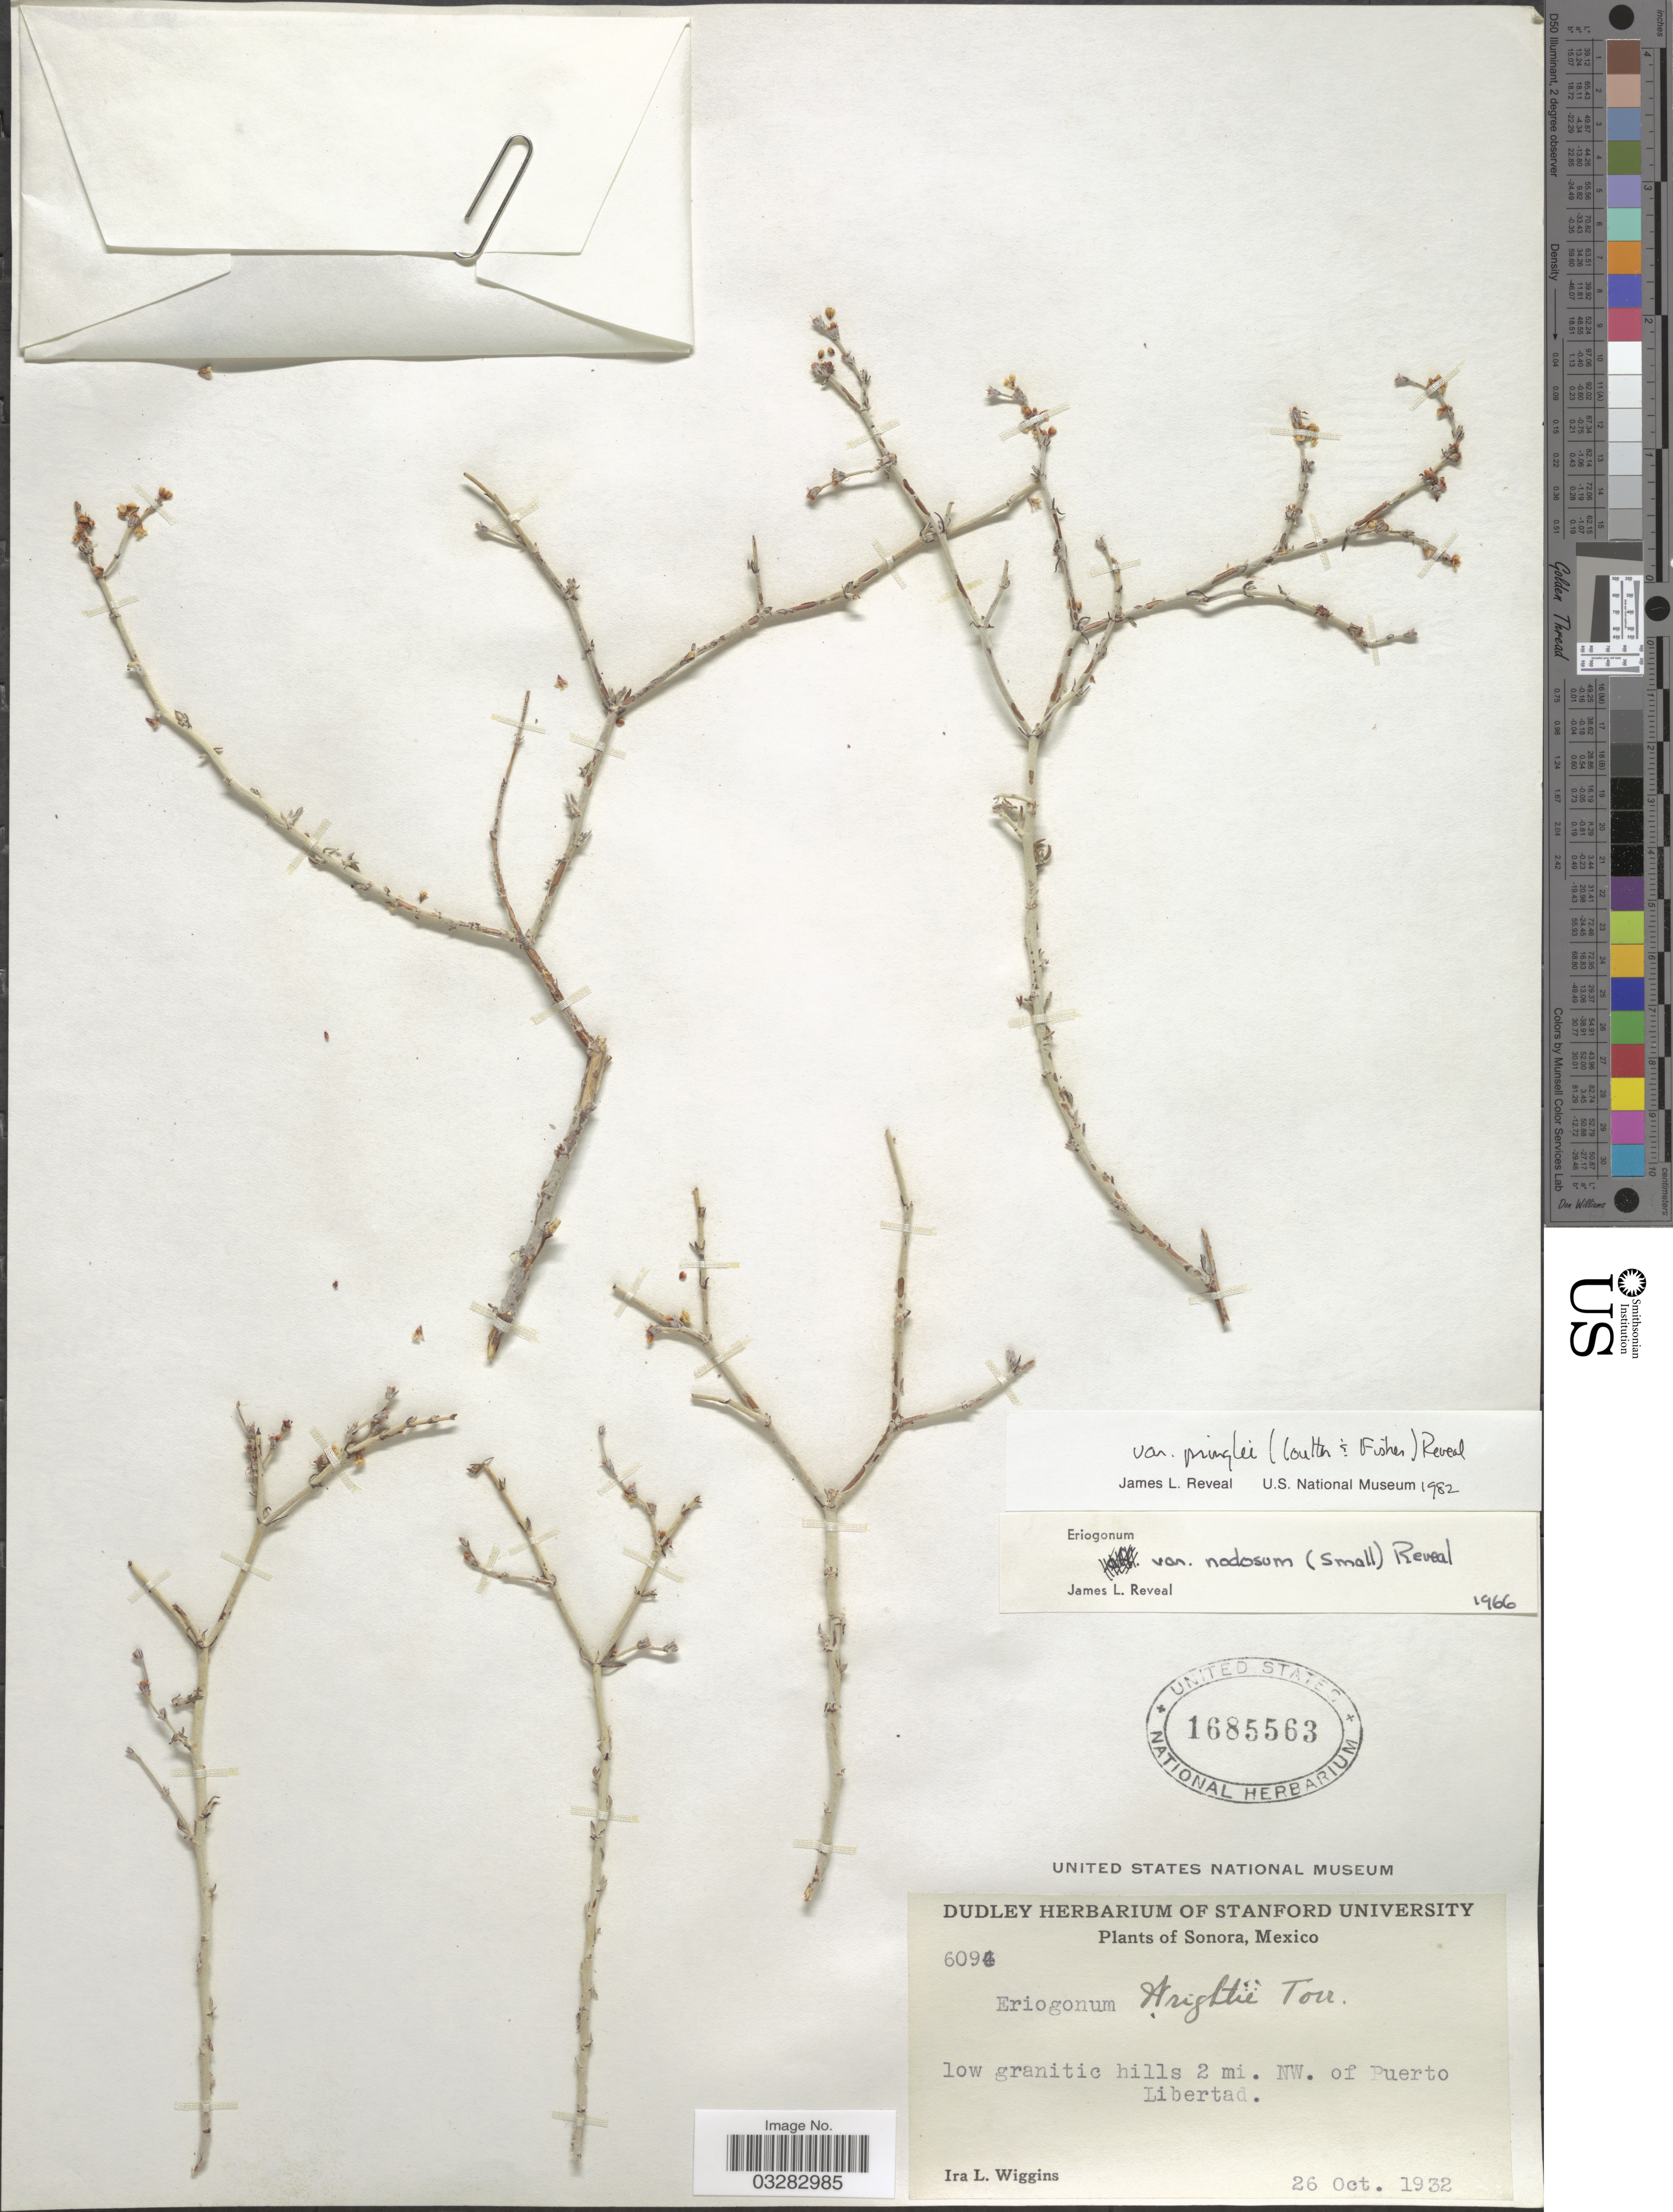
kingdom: Plantae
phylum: Tracheophyta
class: Magnoliopsida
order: Caryophyllales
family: Polygonaceae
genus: Eriogonum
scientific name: Eriogonum wrightii var. pringlei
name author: (J.M. Coult. & Fisher) Reveal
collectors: I. L. Wiggins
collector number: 6096*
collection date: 1932-10-26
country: Mexico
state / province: Sonora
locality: Low granitic hills 2 mi. NW. of Puerto Libertad.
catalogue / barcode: US 1685563